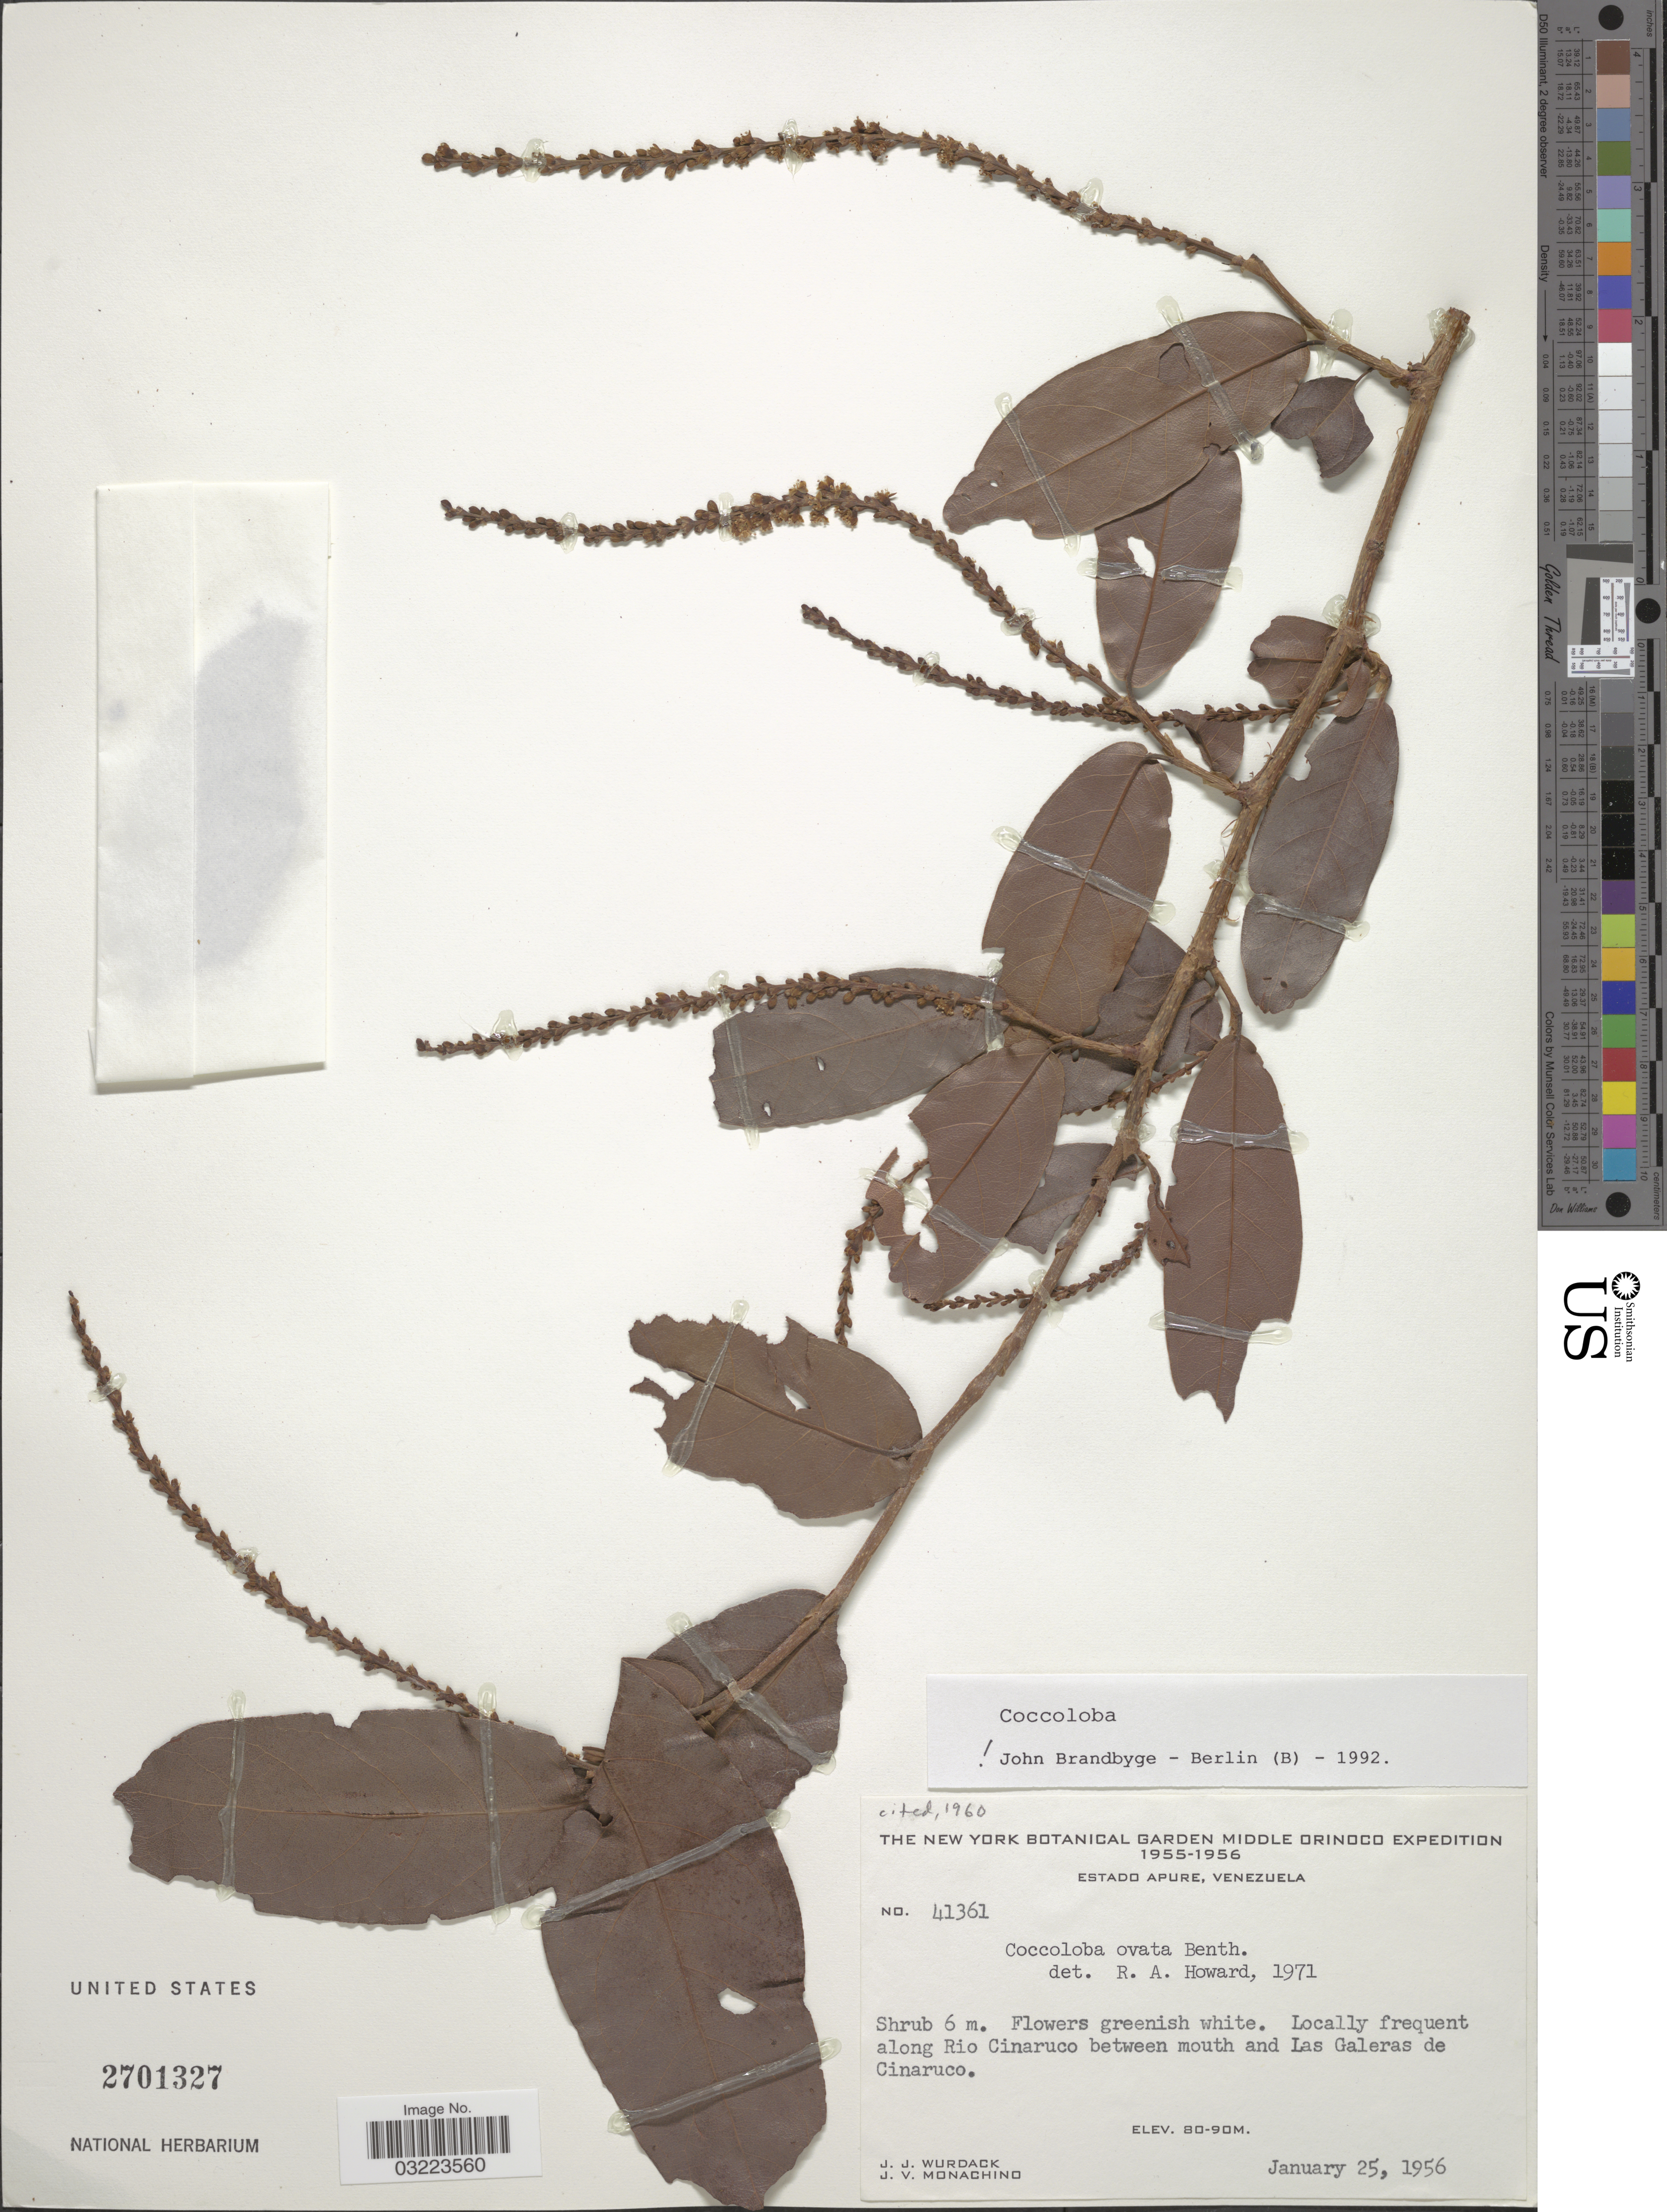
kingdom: Plantae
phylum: Tracheophyta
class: Magnoliopsida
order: Caryophyllales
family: Polygonaceae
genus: Coccoloba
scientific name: Coccoloba ovata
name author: Benth.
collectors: J. J. Wurdack & J. V. Monachino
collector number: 41361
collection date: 1956-01-25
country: Venezuela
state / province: Apure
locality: Middle Orinoco, Locally frequent along Rio Cinaruco between mouth and Las Galeras de Cinaruco.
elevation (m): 80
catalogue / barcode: US 2701327